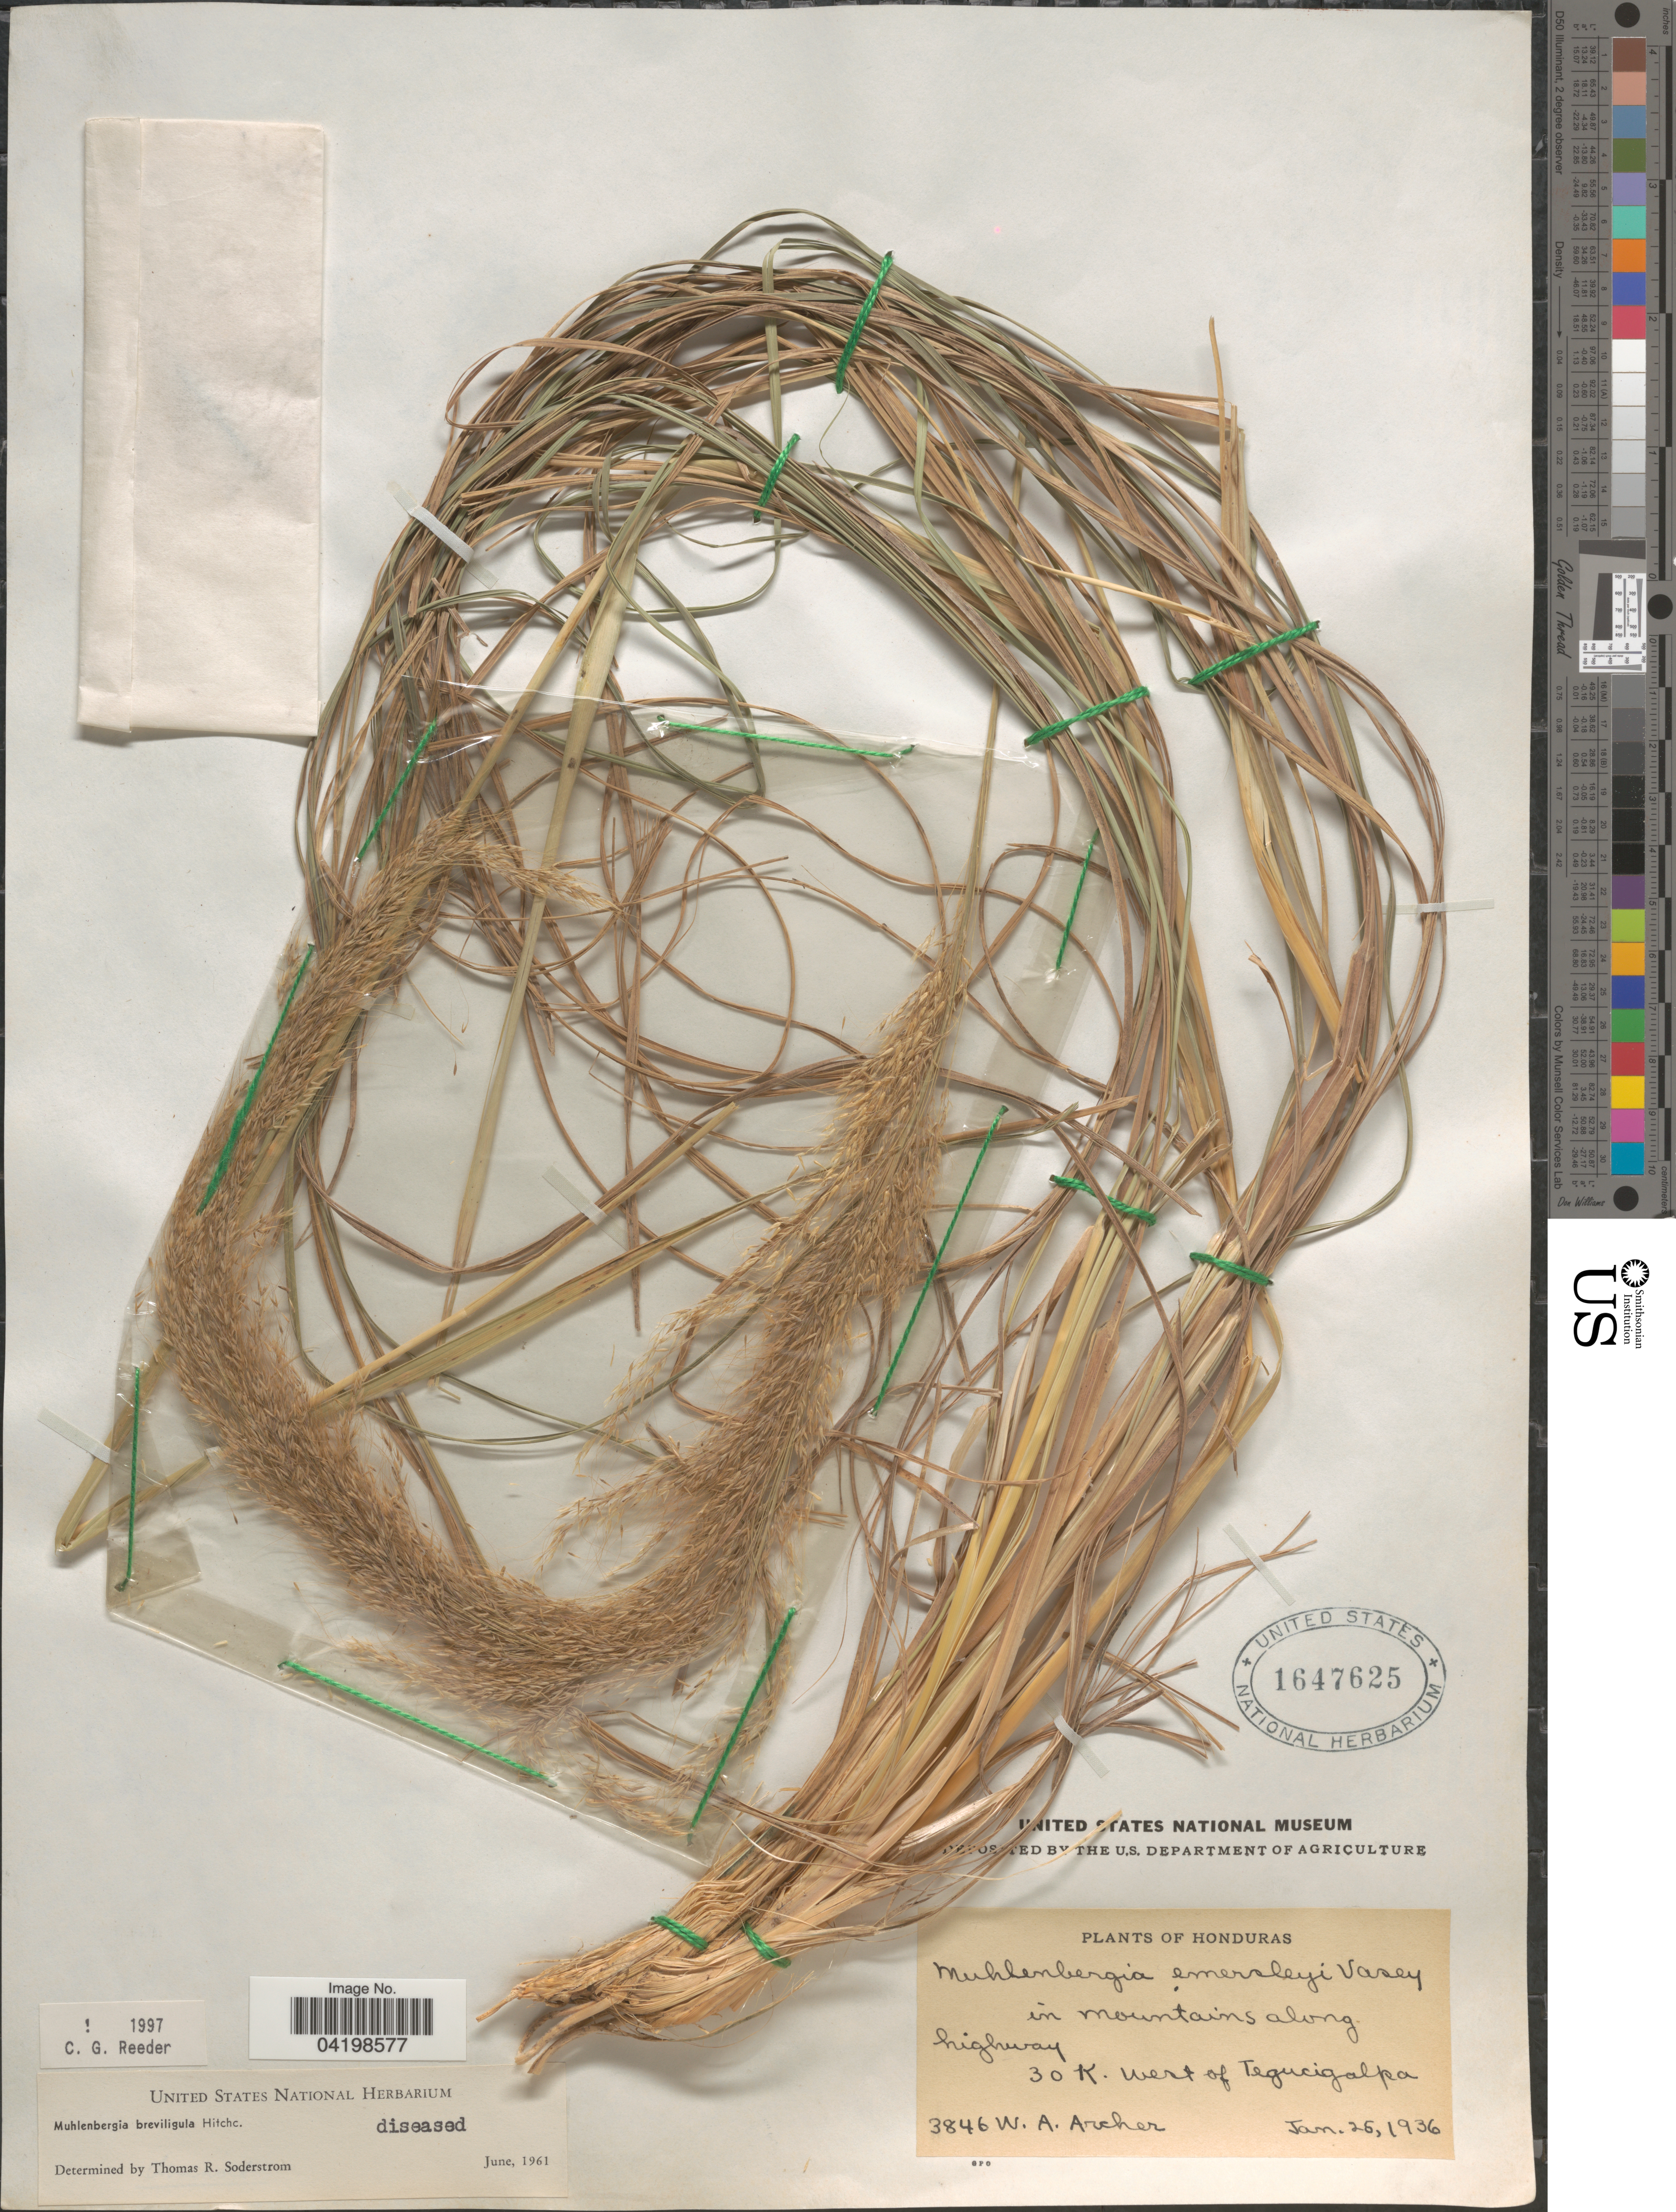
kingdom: Plantae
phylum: Tracheophyta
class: Liliopsida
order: Poales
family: Poaceae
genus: Muhlenbergia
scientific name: Muhlenbergia breviligula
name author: Hitchc.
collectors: W. Archer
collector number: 3846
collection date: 1936-01-26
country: Honduras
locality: In mountains along highway. 30 K. west of Tegucigalpa.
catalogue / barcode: US 1647625